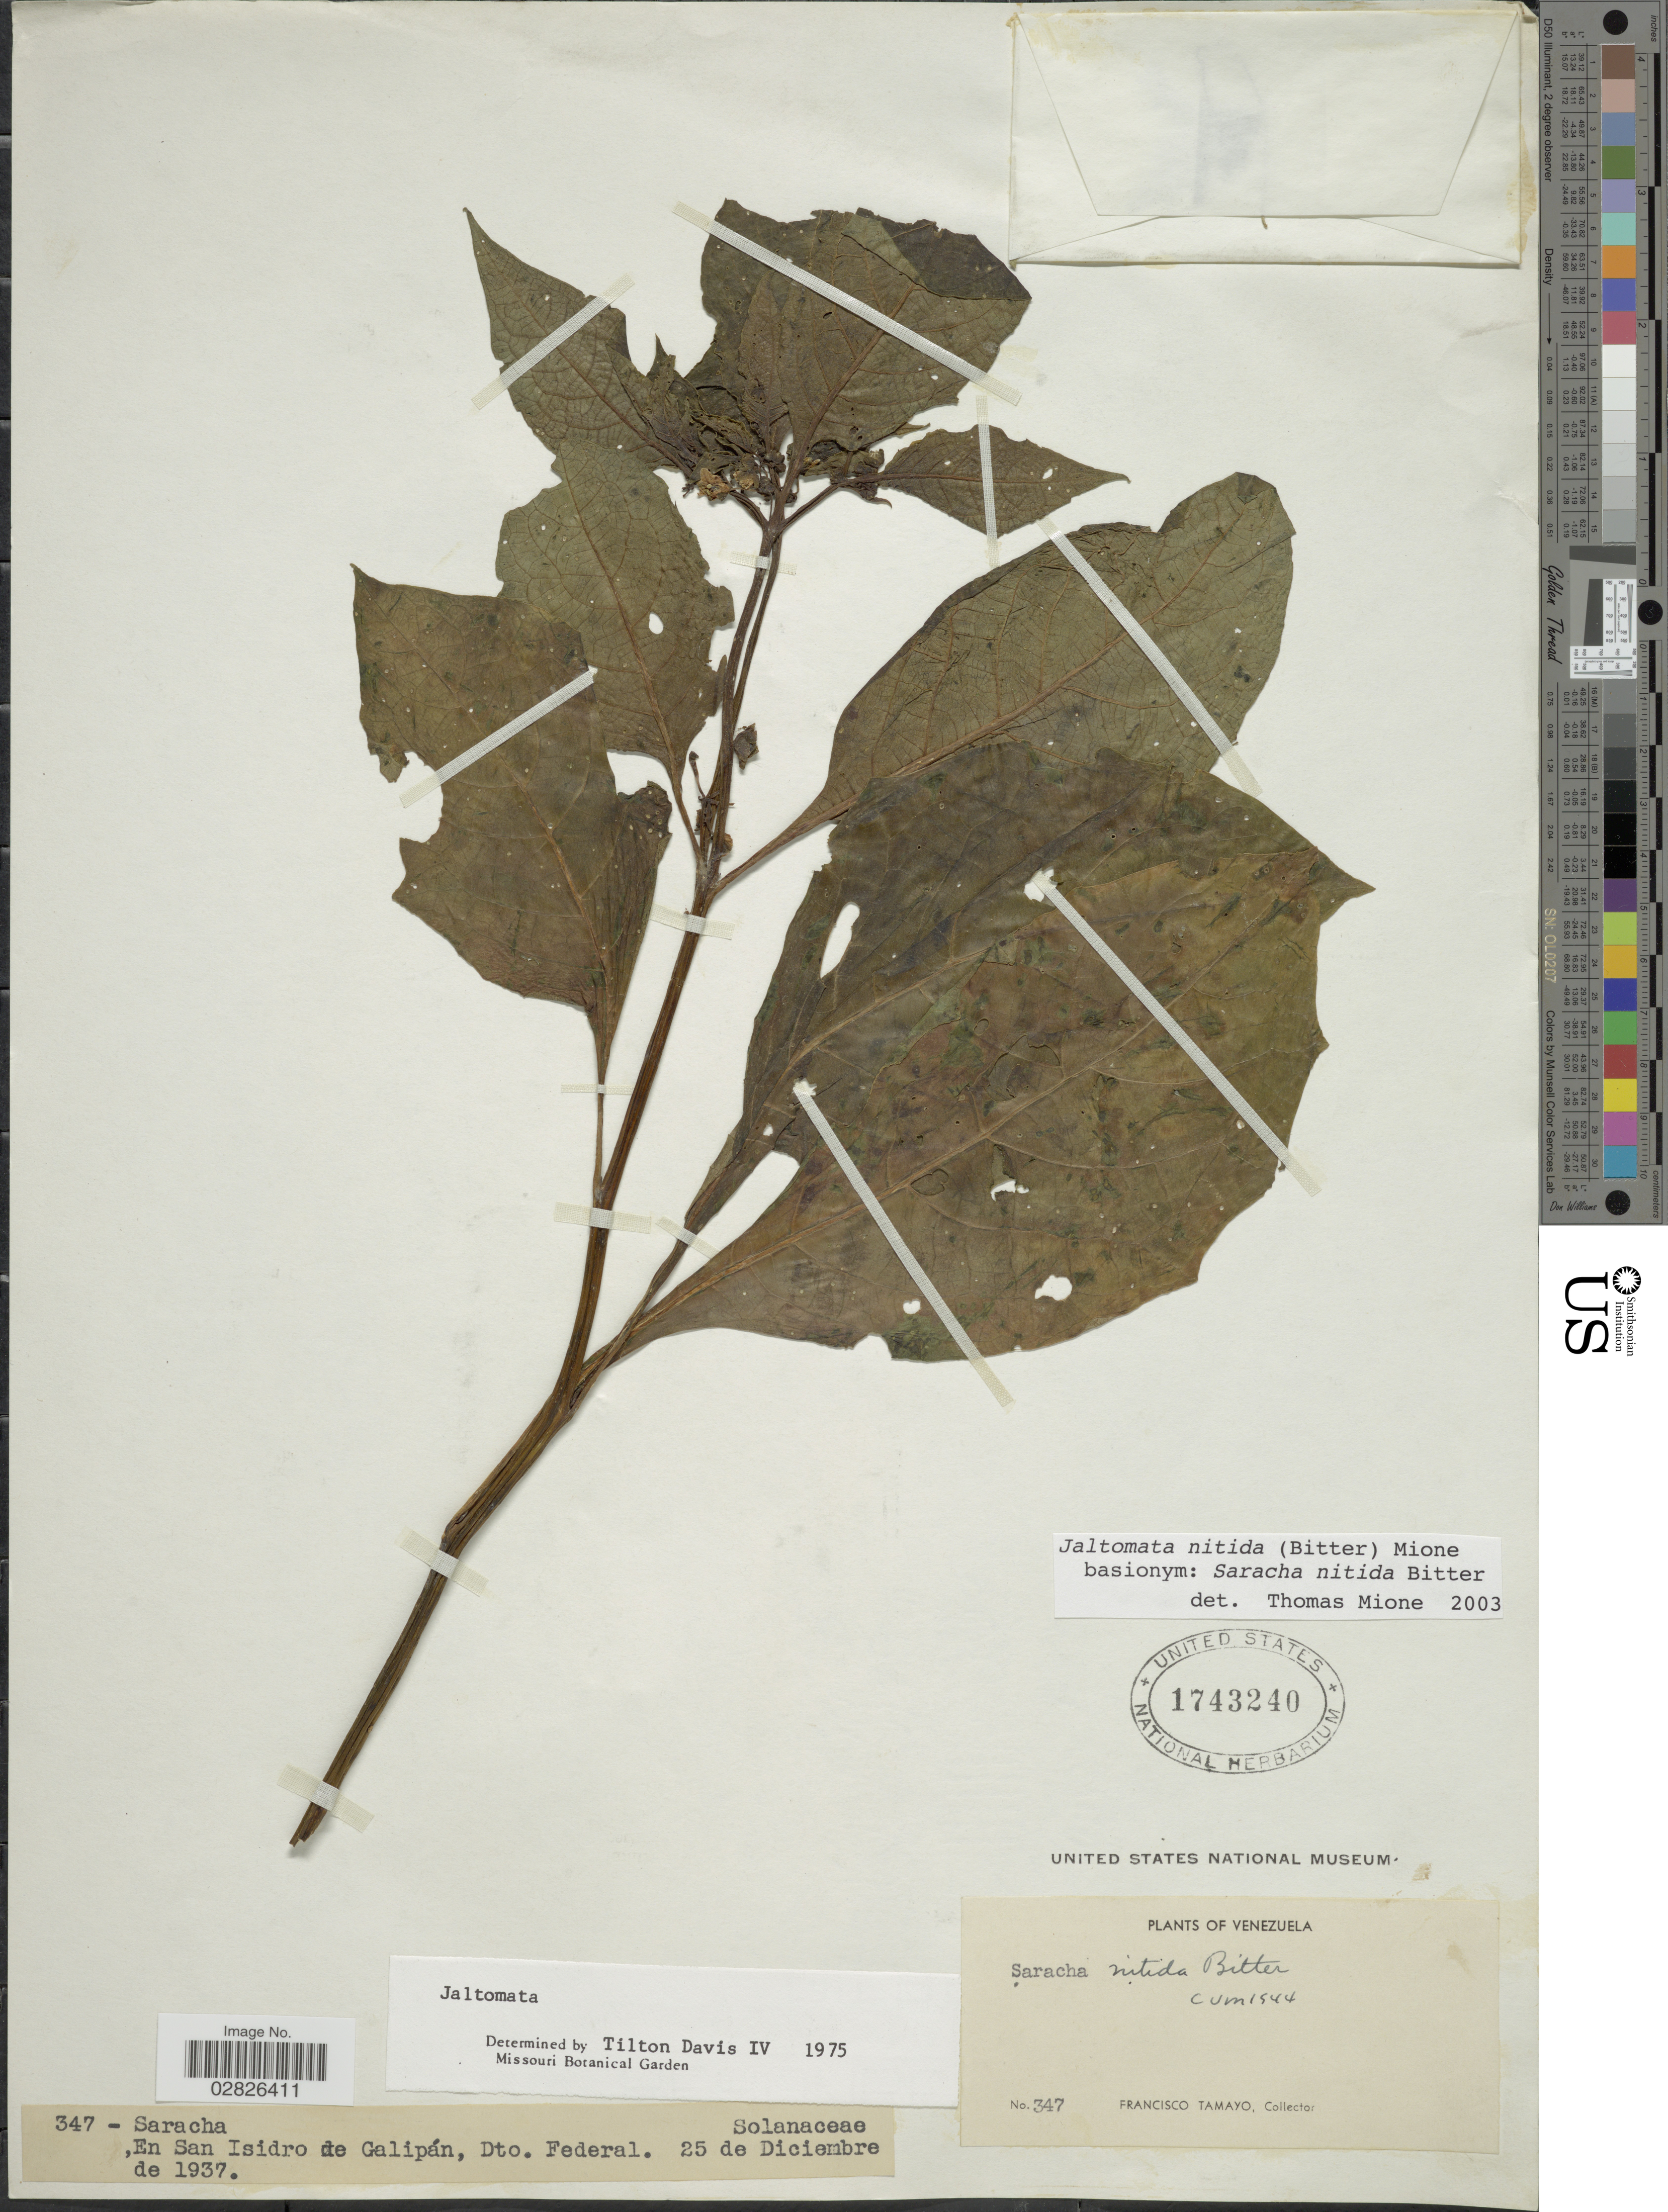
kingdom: Plantae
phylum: Tracheophyta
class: Magnoliopsida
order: Solanales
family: Solanaceae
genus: Jaltomata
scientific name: Jaltomata nitida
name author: (Bitter) Mione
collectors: F. Tamayo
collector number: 347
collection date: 1937-12-25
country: Venezuela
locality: En San Isidro de Galipán, Dto. Federal.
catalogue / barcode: US 1743240